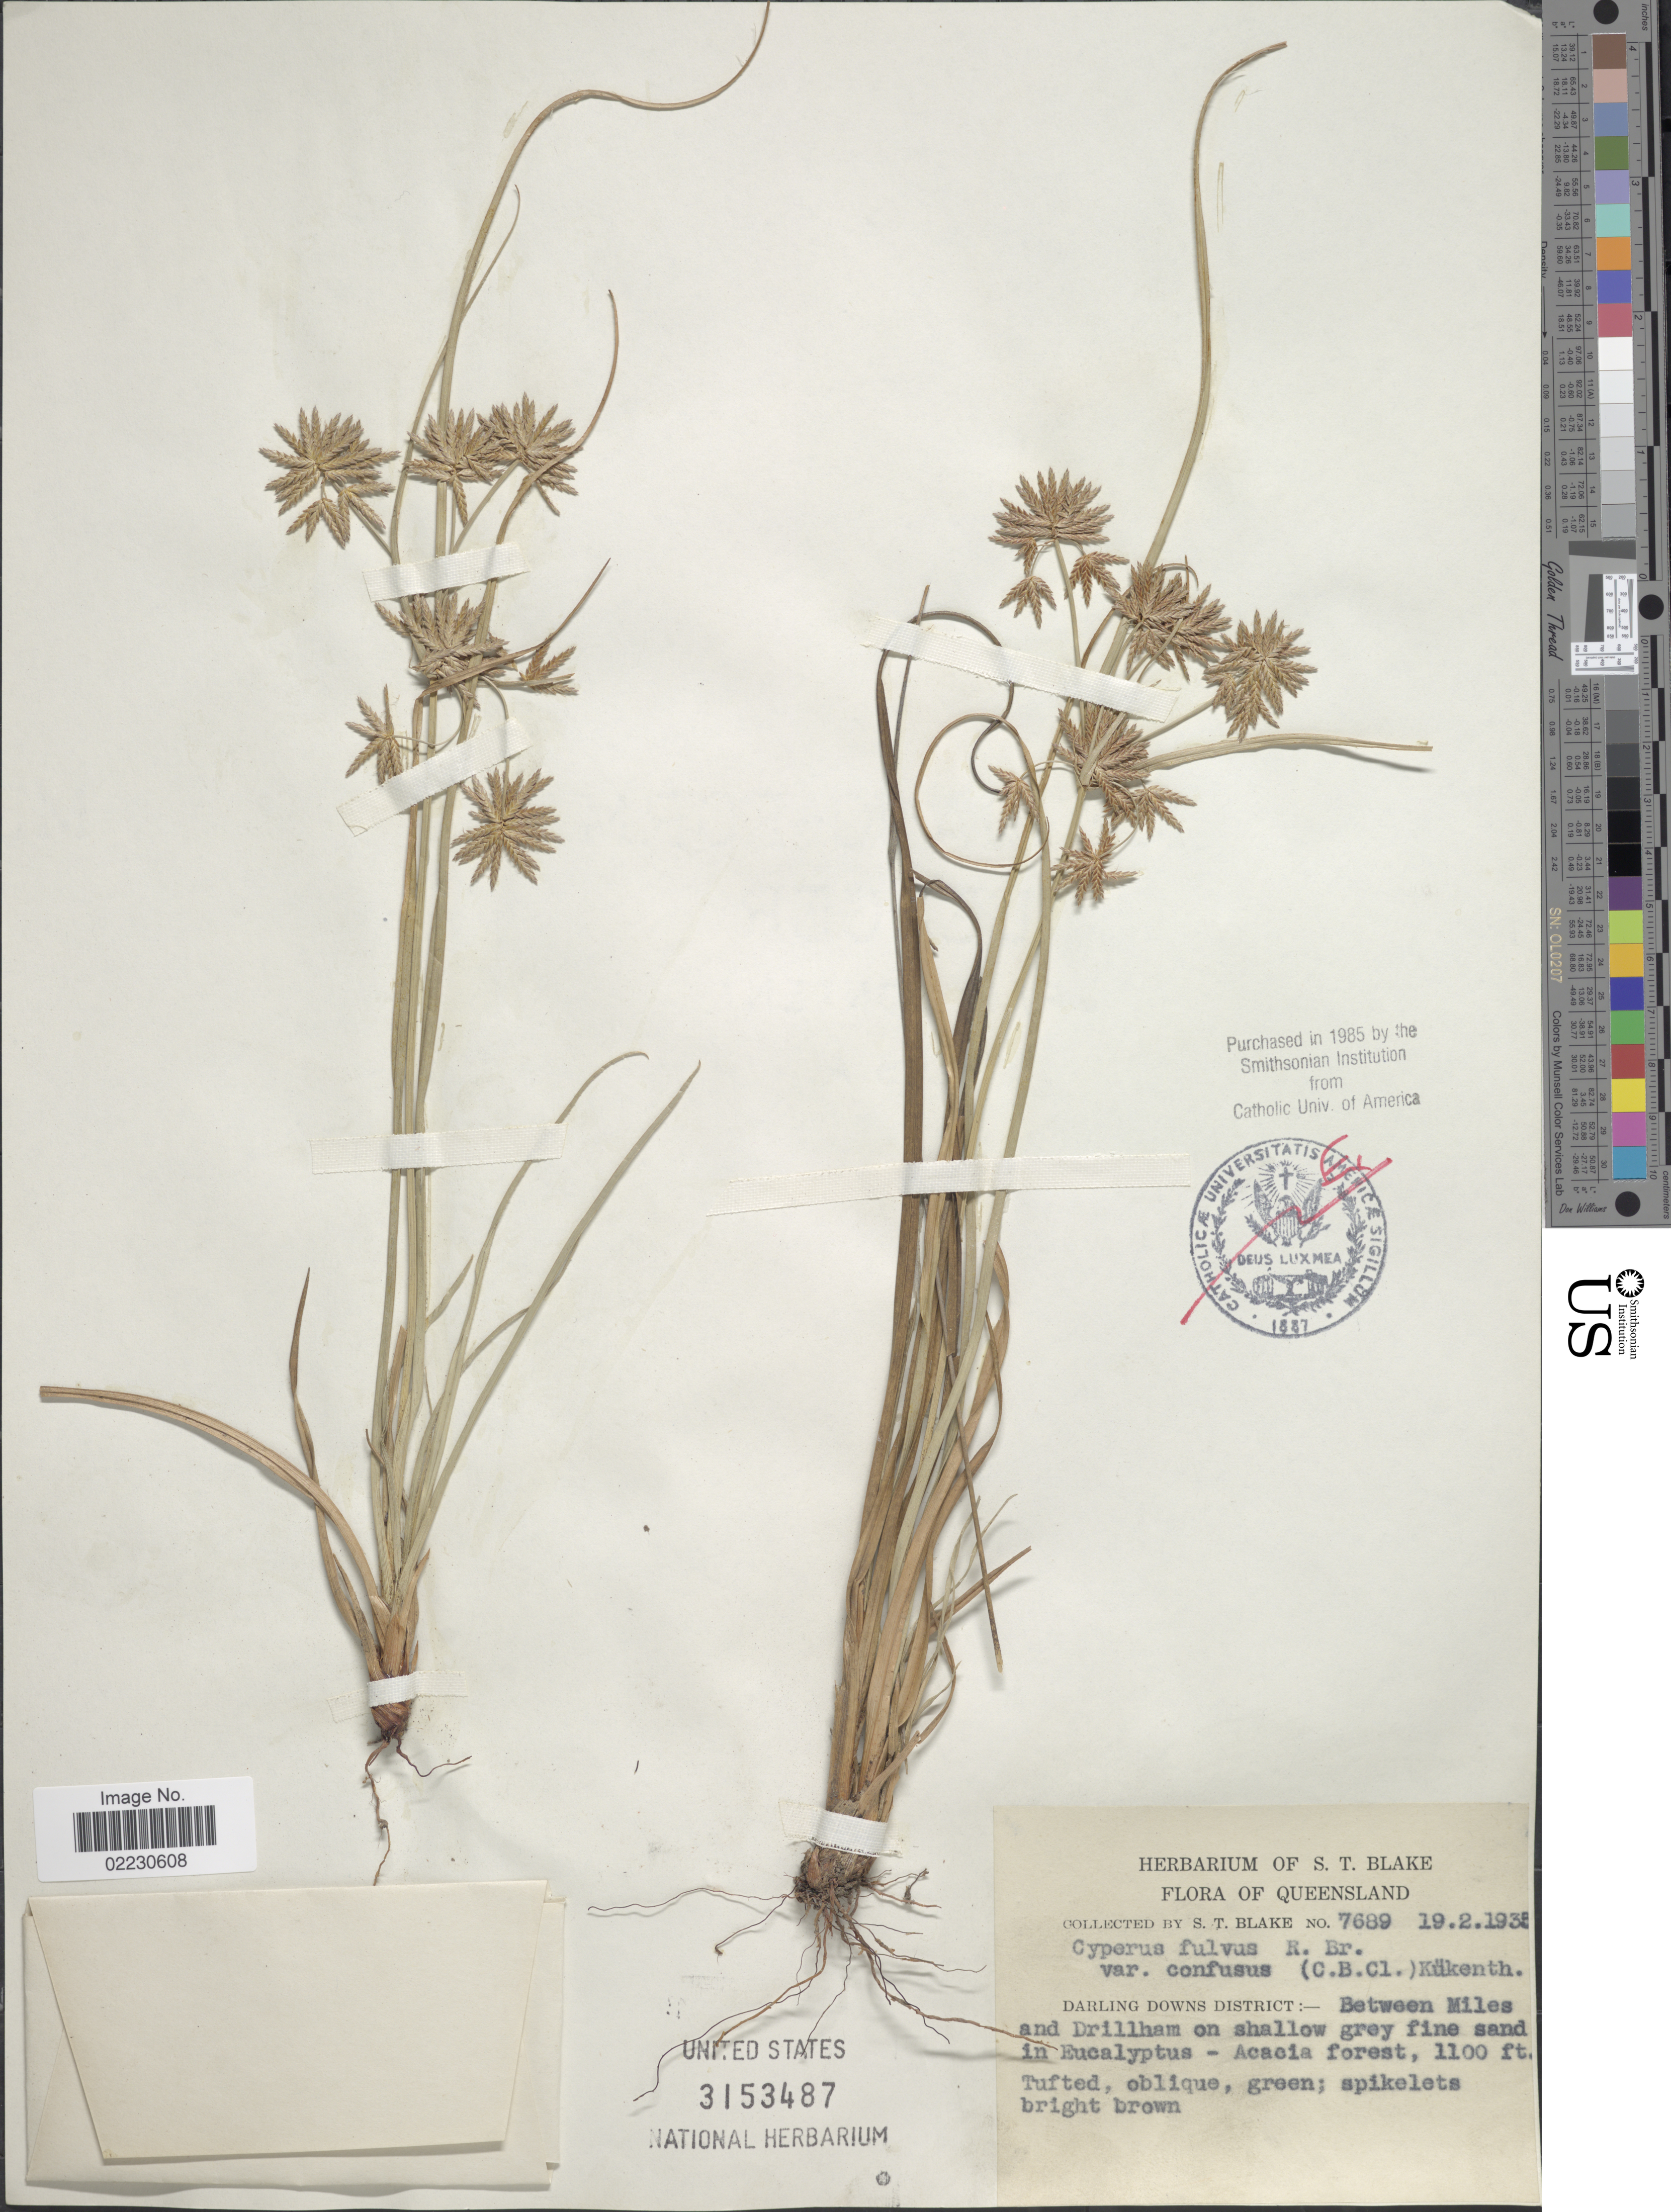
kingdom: Plantae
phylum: Tracheophyta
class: Liliopsida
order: Poales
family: Cyperaceae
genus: Cyperus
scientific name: Cyperus fulvus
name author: R. Br.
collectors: S. T. Blake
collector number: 7689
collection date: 1935-02-19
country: Australia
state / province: Queensland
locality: Darling Downs District:- Between Miles and Drillham on shallow grey fine sand in Eucalyptus - Acacia forest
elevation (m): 335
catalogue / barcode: US 3153487